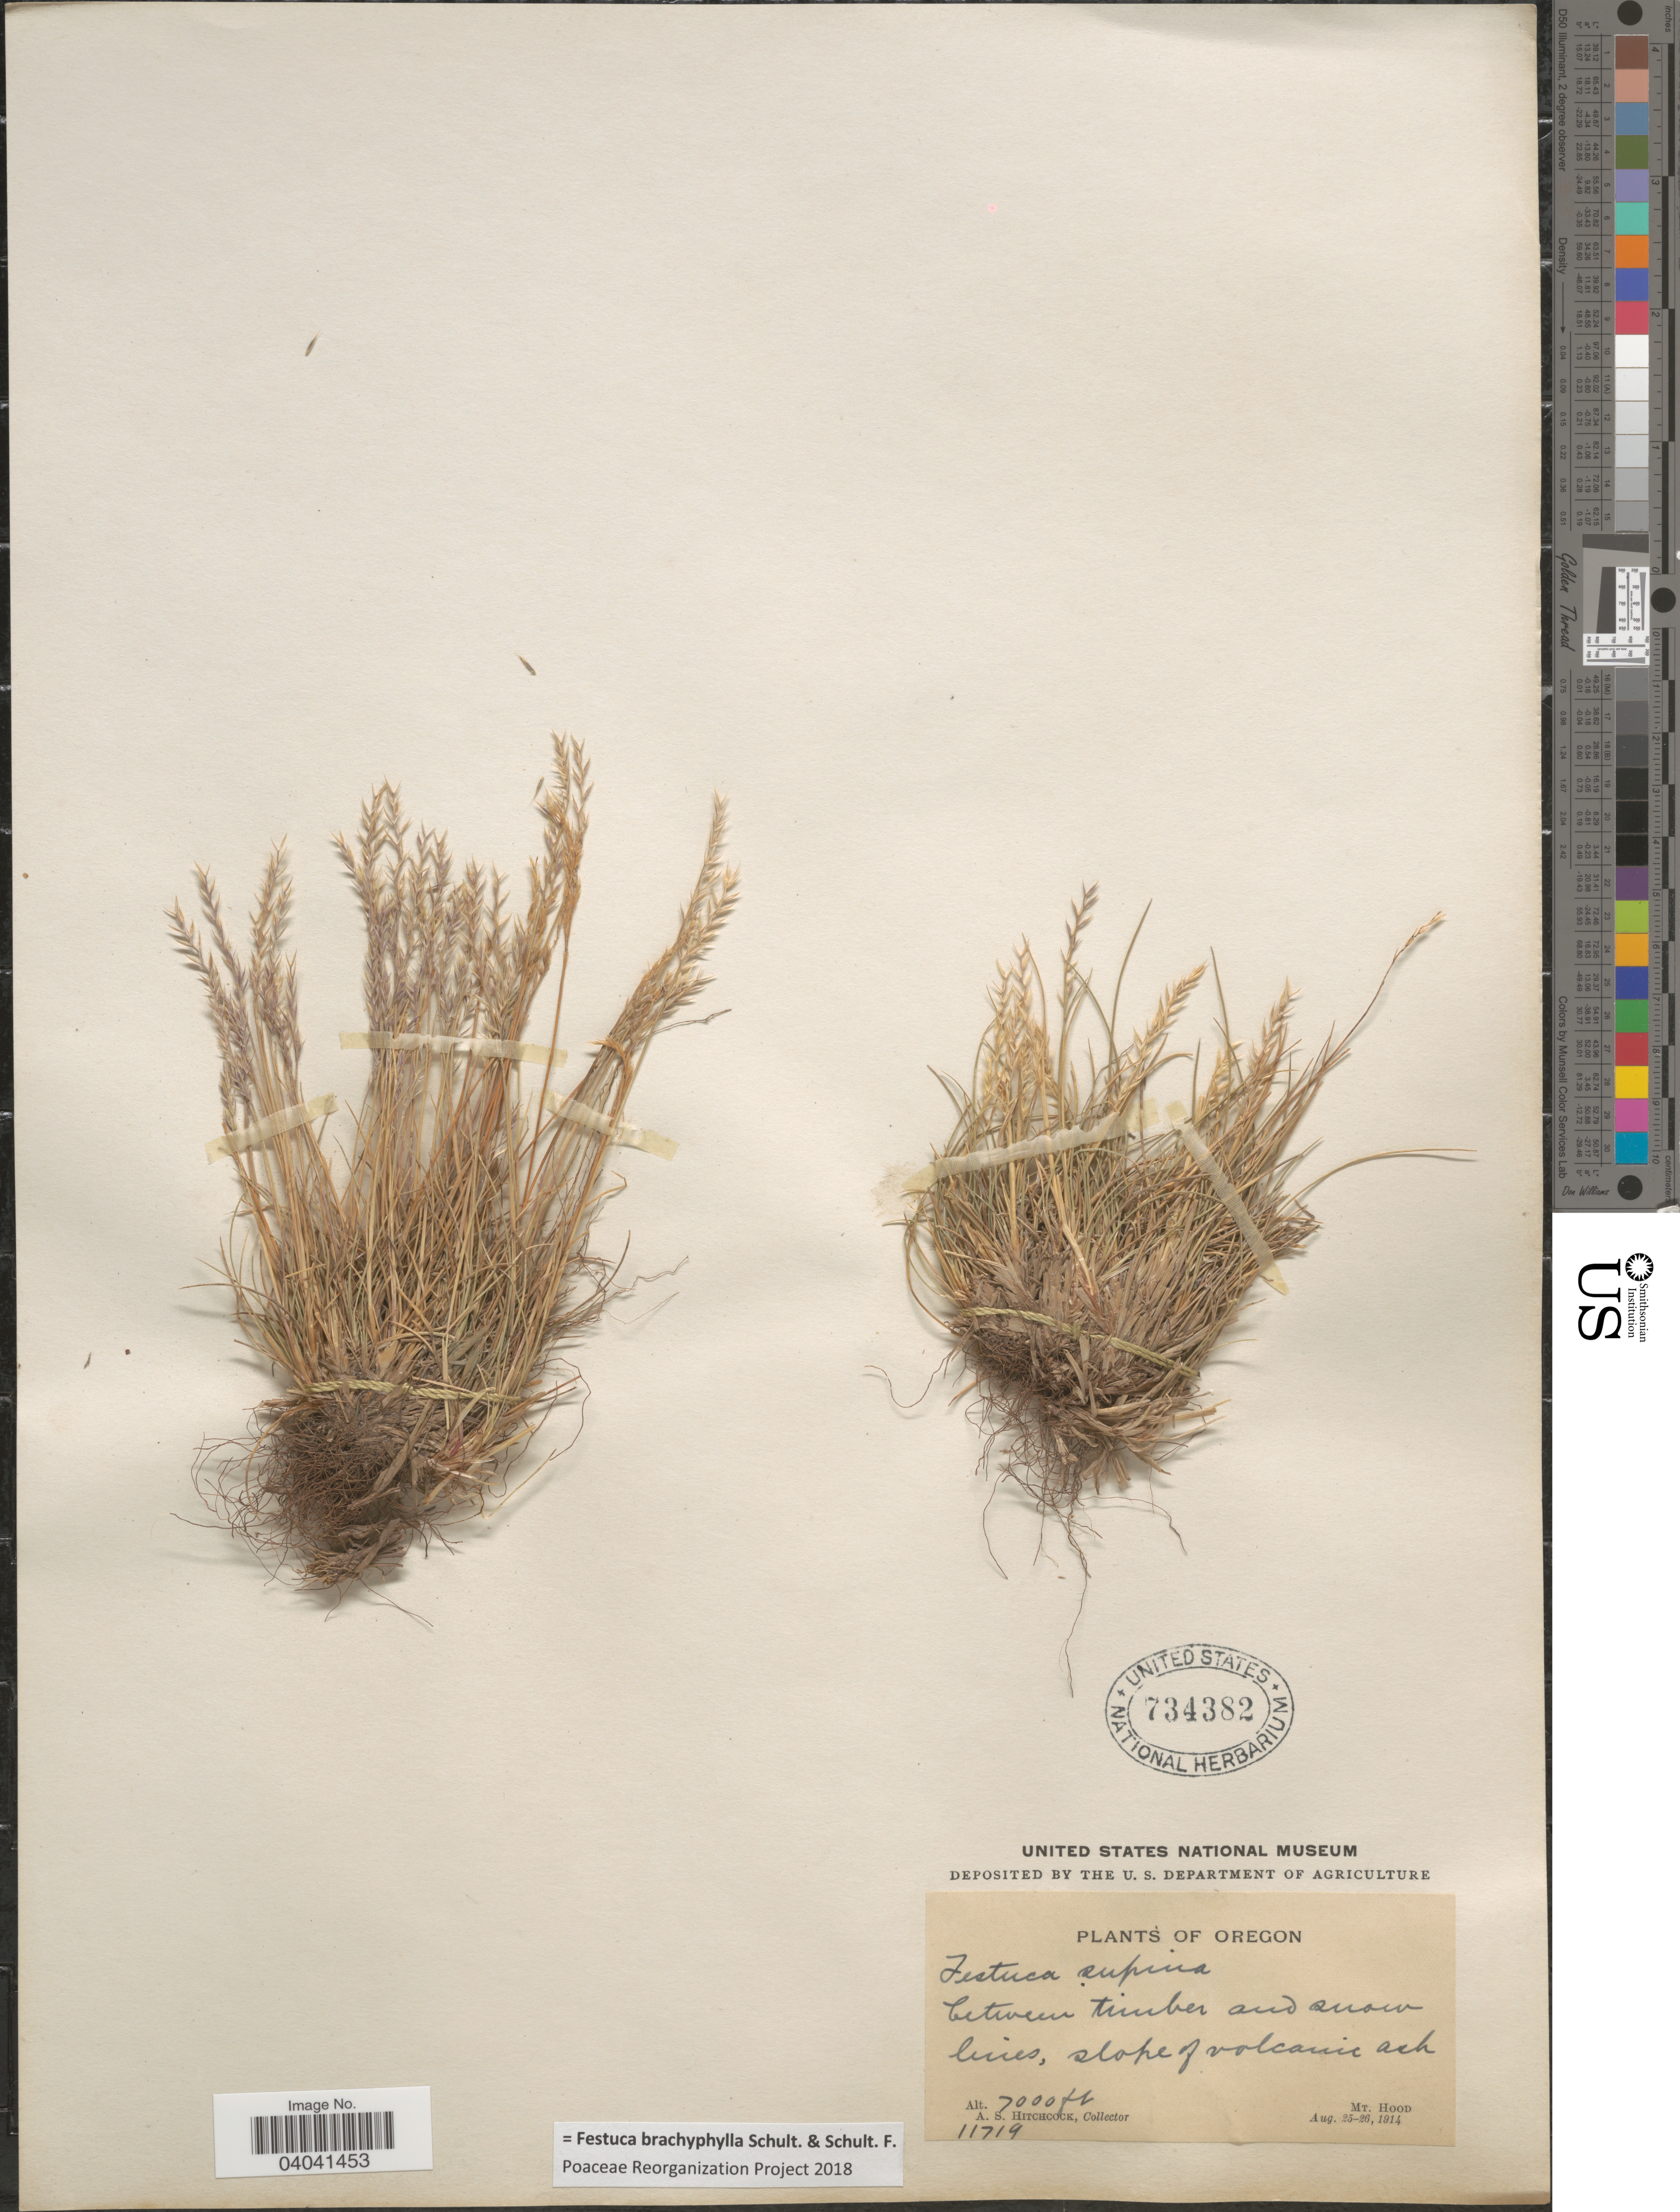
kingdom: Plantae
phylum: Tracheophyta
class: Liliopsida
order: Poales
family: Poaceae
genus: Festuca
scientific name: Festuca brachyphylla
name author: Schult. & Schult. f.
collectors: A. S. Hitchcock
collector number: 11719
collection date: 1914-08-25/1914-08-26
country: United States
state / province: Oregon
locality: Between timber and snow lines, slope of volcanic ash. Mt. Hood.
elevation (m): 2134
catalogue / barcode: US 734382